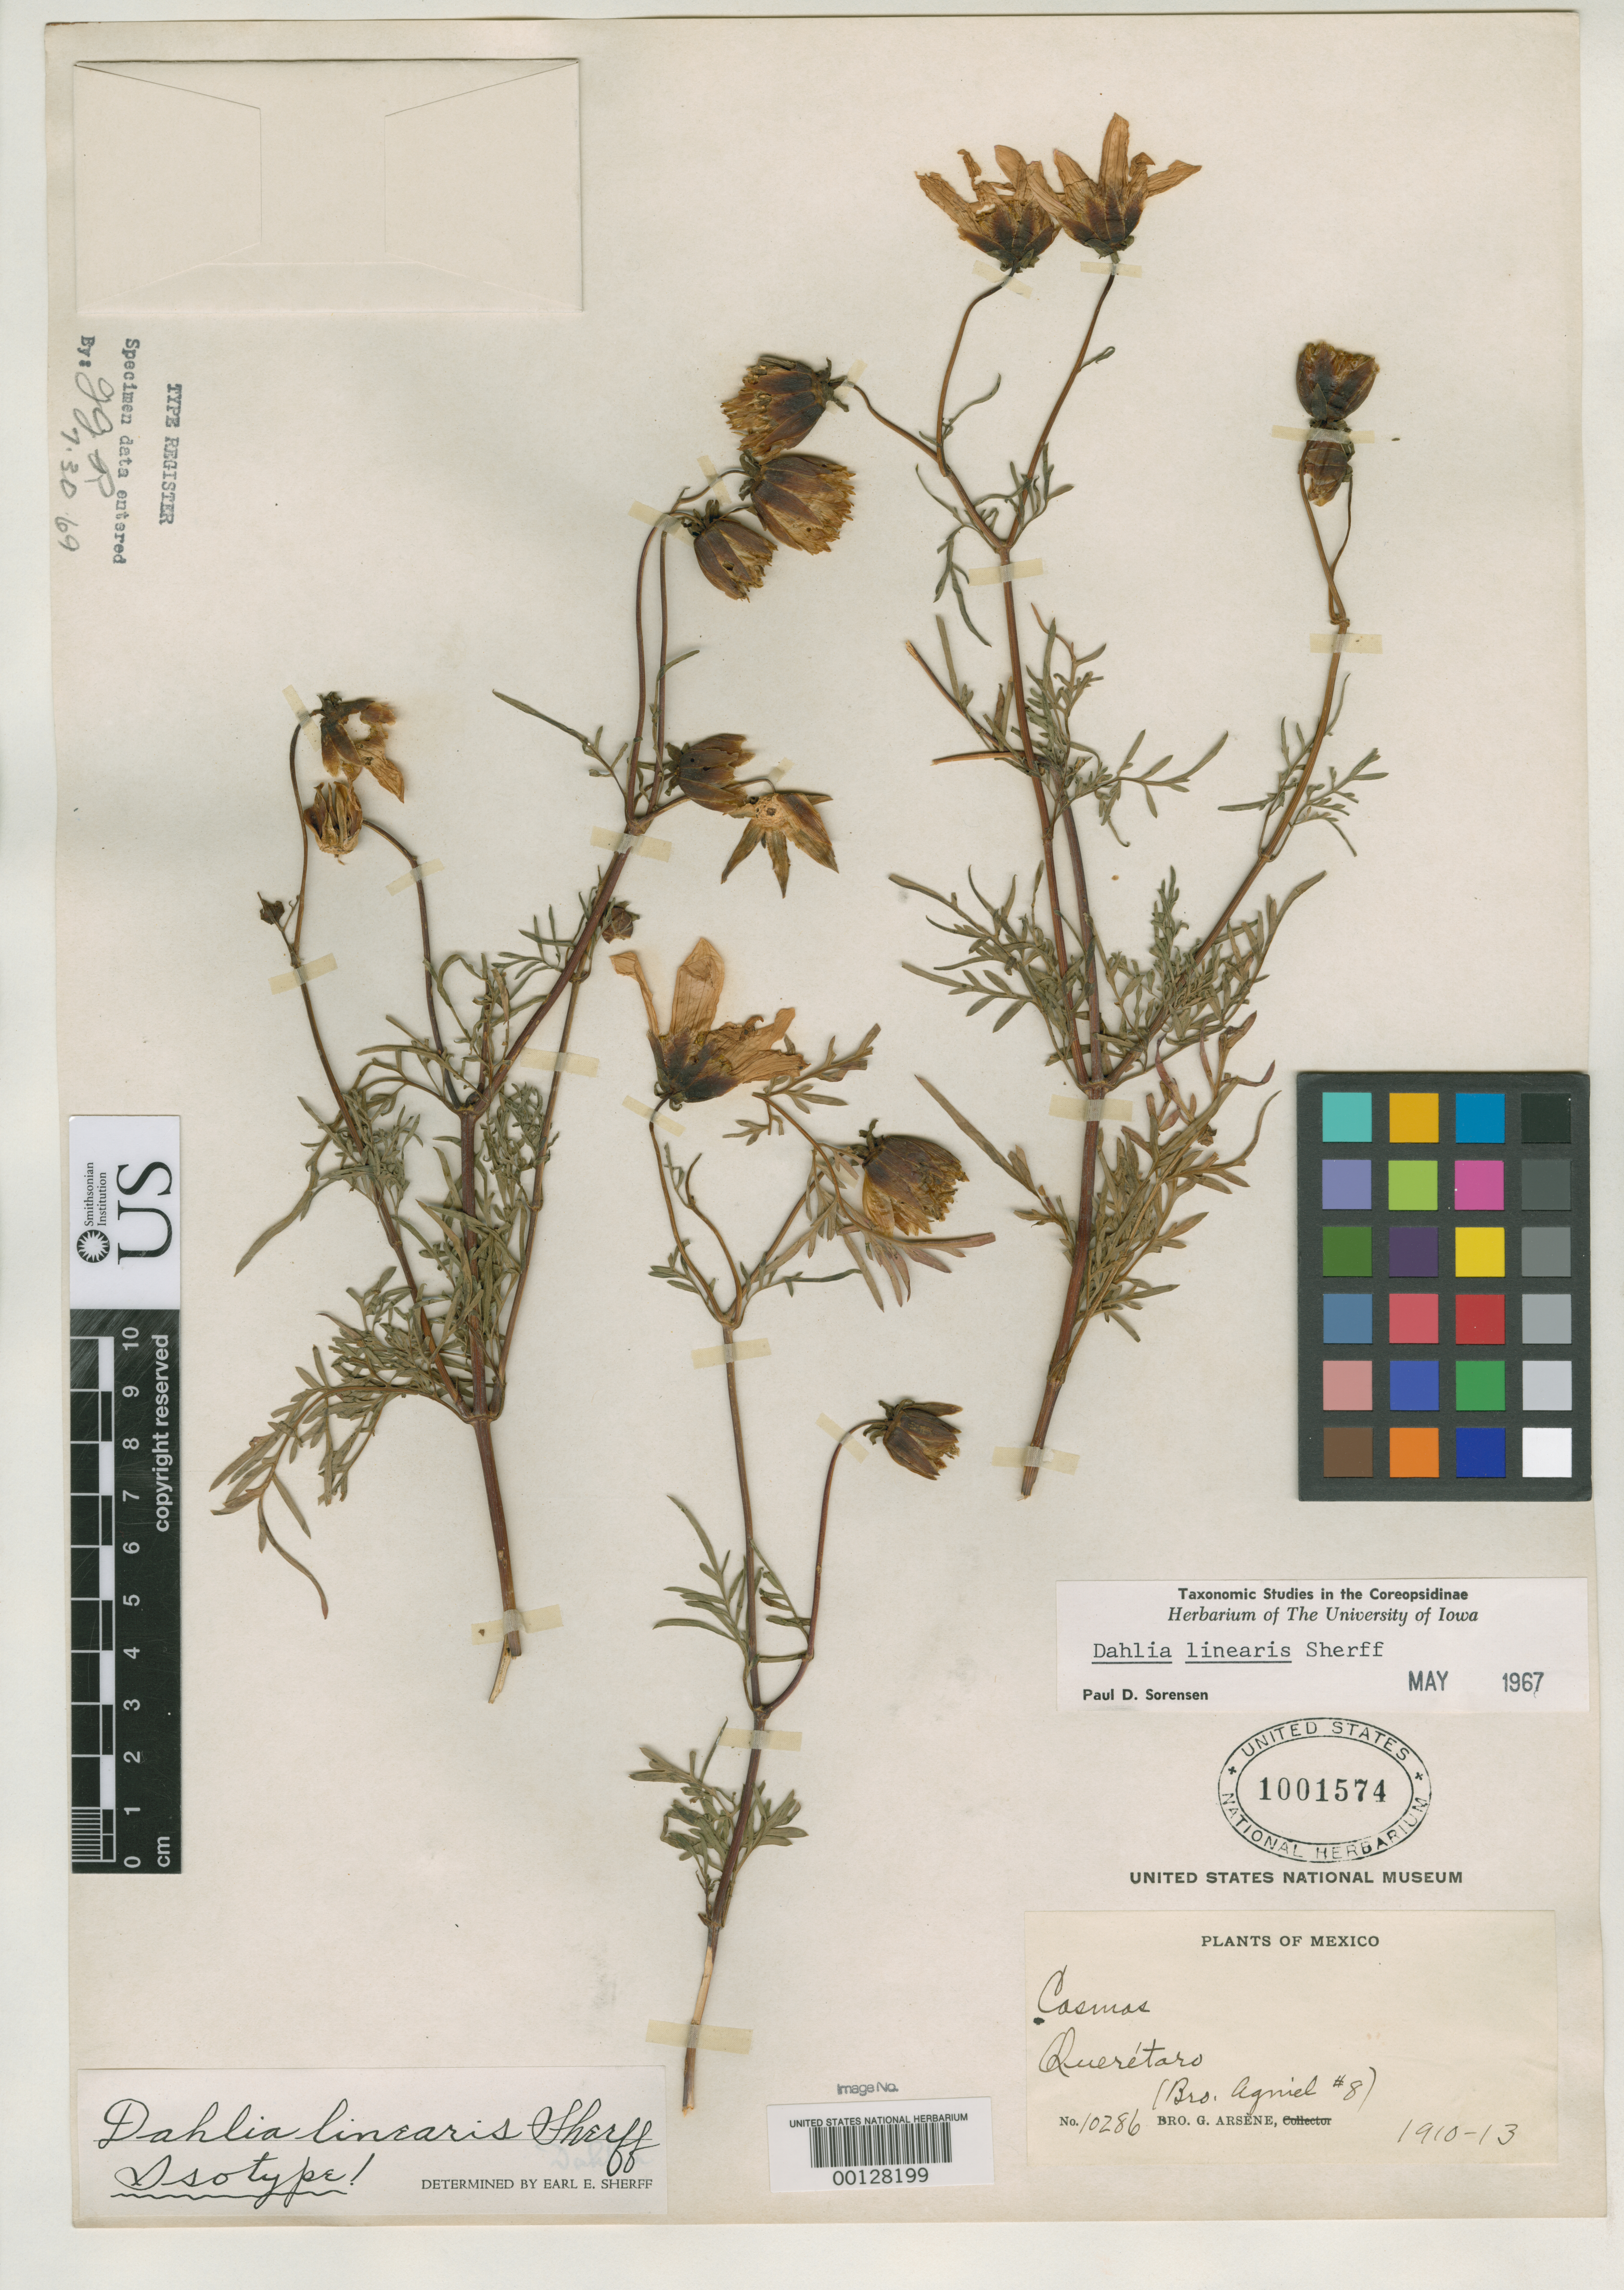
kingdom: Plantae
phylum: Tracheophyta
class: Magnoliopsida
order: Asterales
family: Asteraceae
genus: Dahlia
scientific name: Dahlia linearis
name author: Sherff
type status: Isotype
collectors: Bro. Agniel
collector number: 8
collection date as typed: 1910 to -- --- 1913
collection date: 1910/1913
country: Mexico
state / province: Querétaro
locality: Qxeretaro. [Querétaro ?]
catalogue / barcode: US 1001574